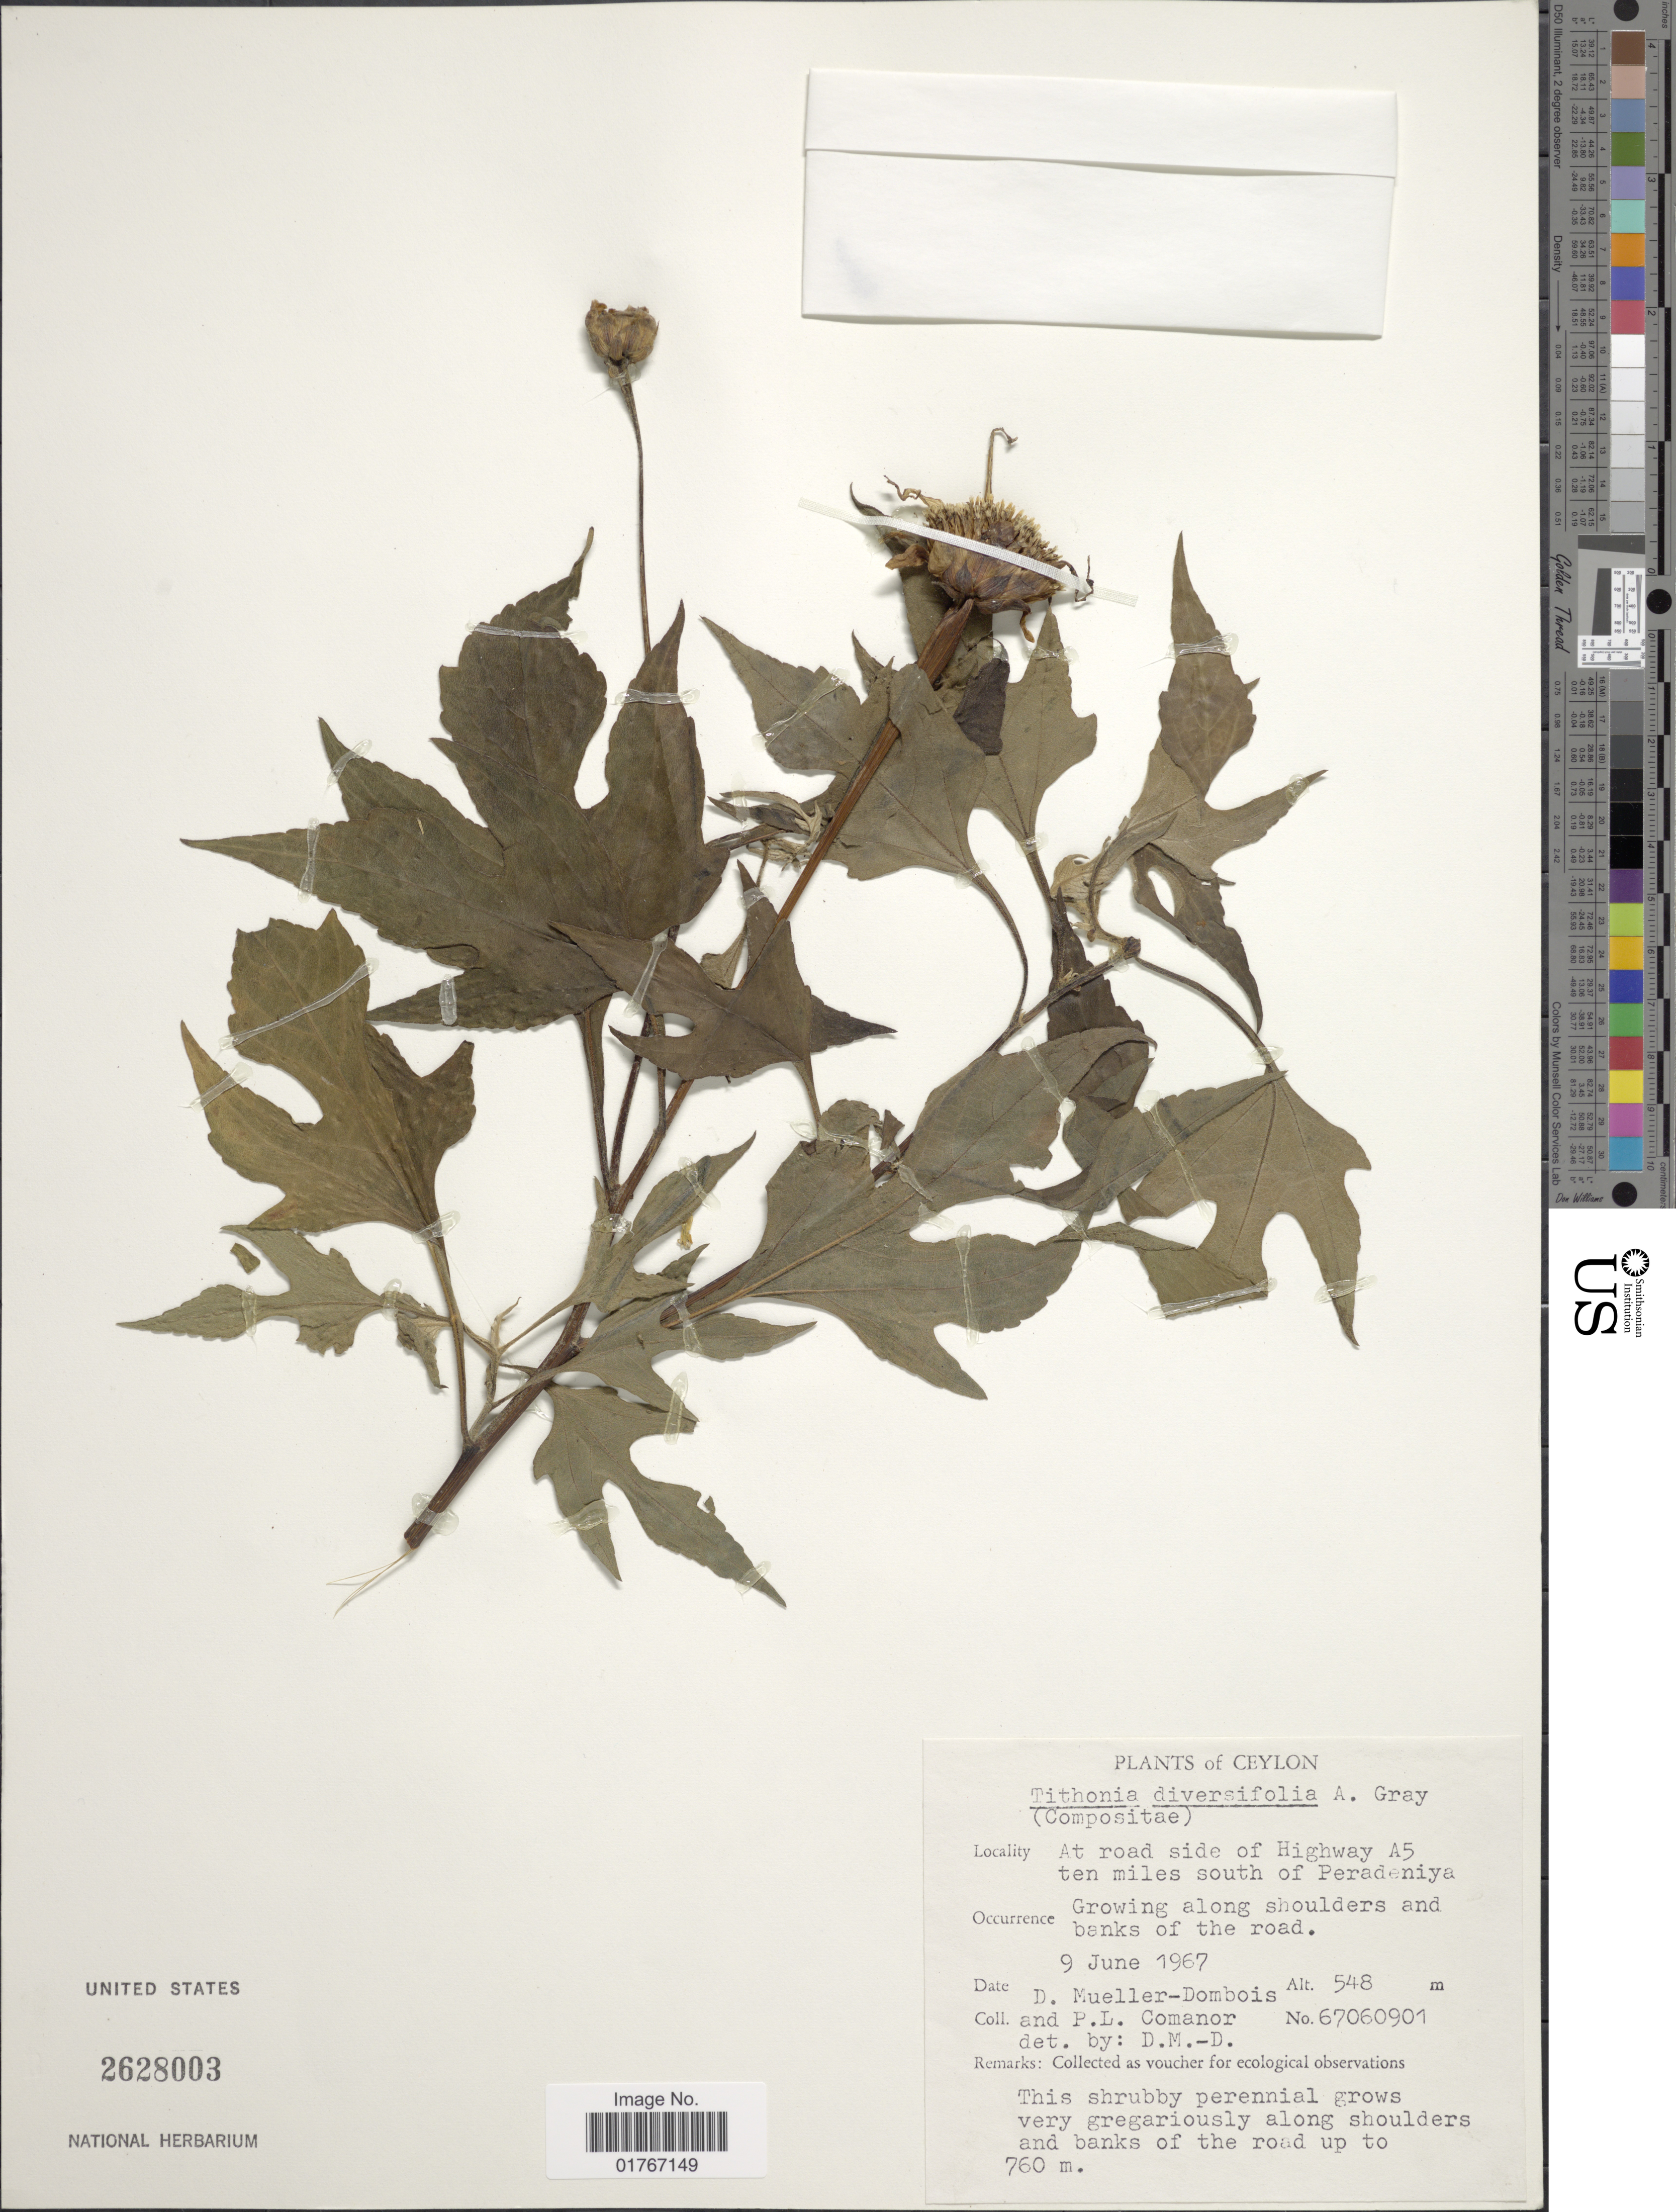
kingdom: Plantae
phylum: Tracheophyta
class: Magnoliopsida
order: Asterales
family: Asteraceae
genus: Tithonia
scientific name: Tithonia diversifolia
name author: (Hemsl.) A. Gray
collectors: D. Mueller-Dombois & P. Comanor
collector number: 67060901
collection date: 1967-06-09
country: Sri Lanka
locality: Ceylon, At road side of Highway A5 ten miles south of Peradeniya. Growing along shoulders and banks of the road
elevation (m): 548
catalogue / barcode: US 2628003